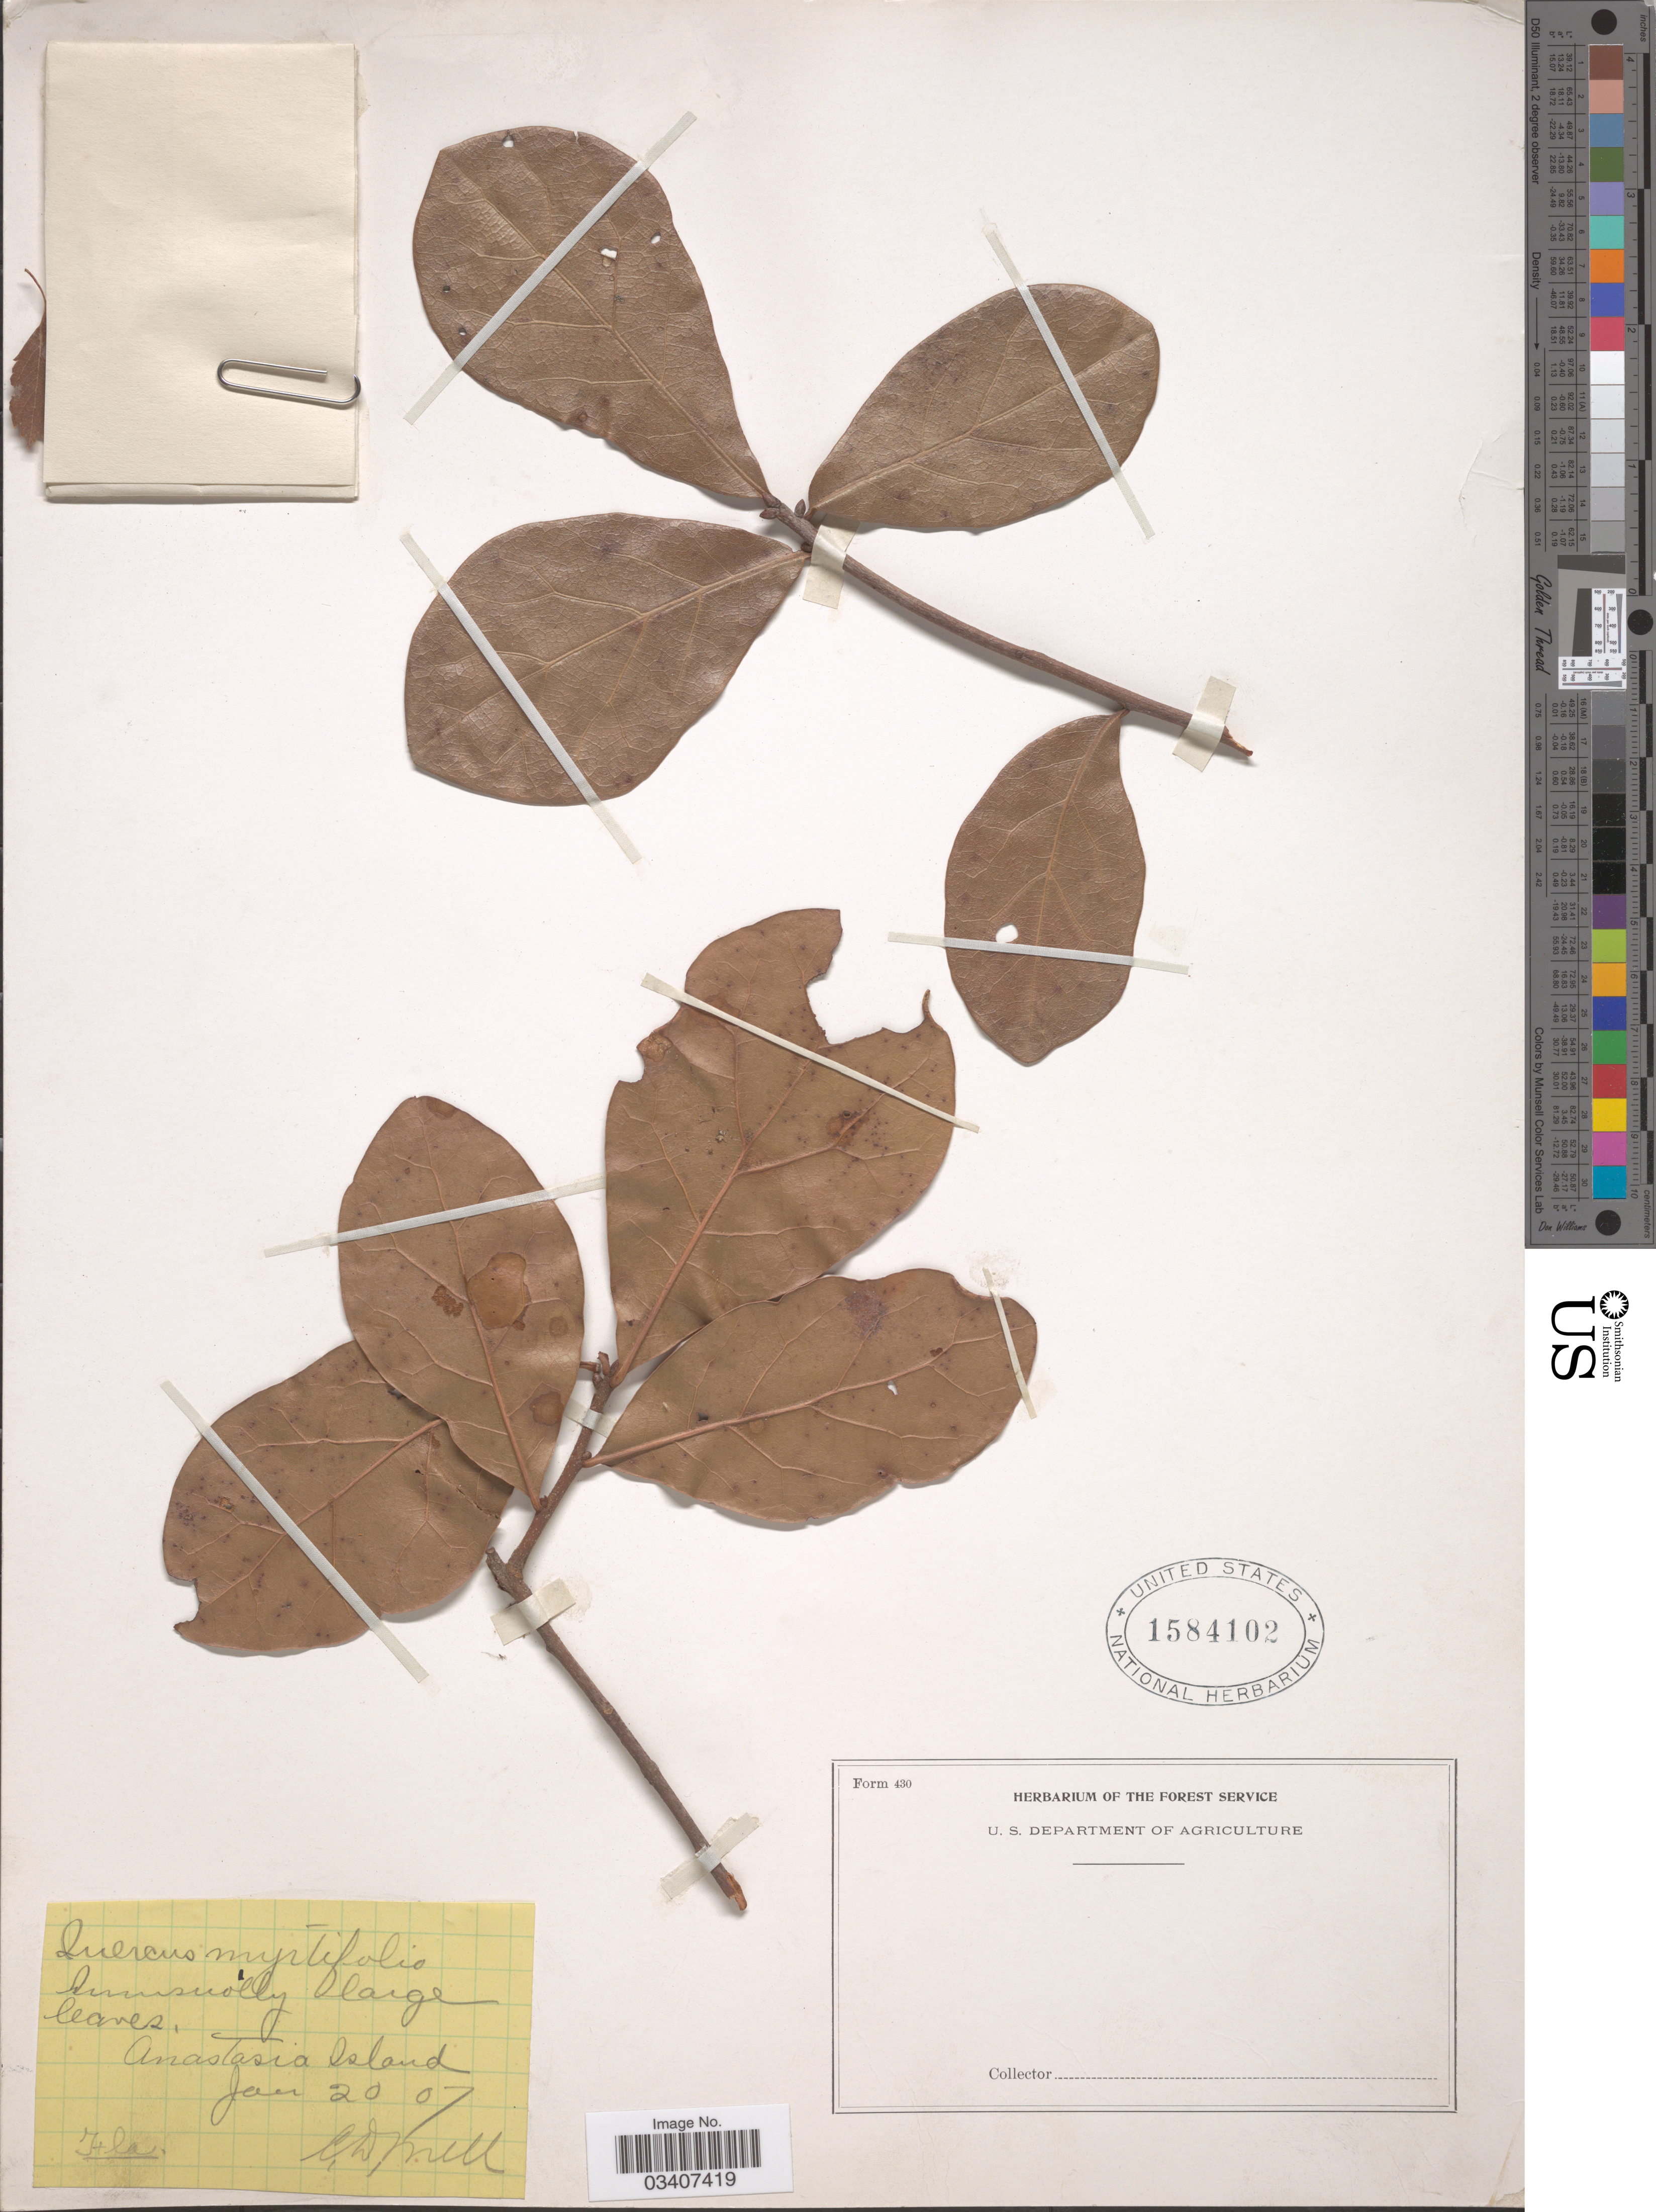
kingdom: Plantae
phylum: Tracheophyta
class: Magnoliopsida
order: Fagales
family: Fagaceae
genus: Quercus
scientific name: Quercus myrtifolia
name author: Willd.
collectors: C. D. Mell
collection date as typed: Transcribed d/m/y: 20/1/7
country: United States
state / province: Florida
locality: Anastasia Island.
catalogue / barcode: US 1584102